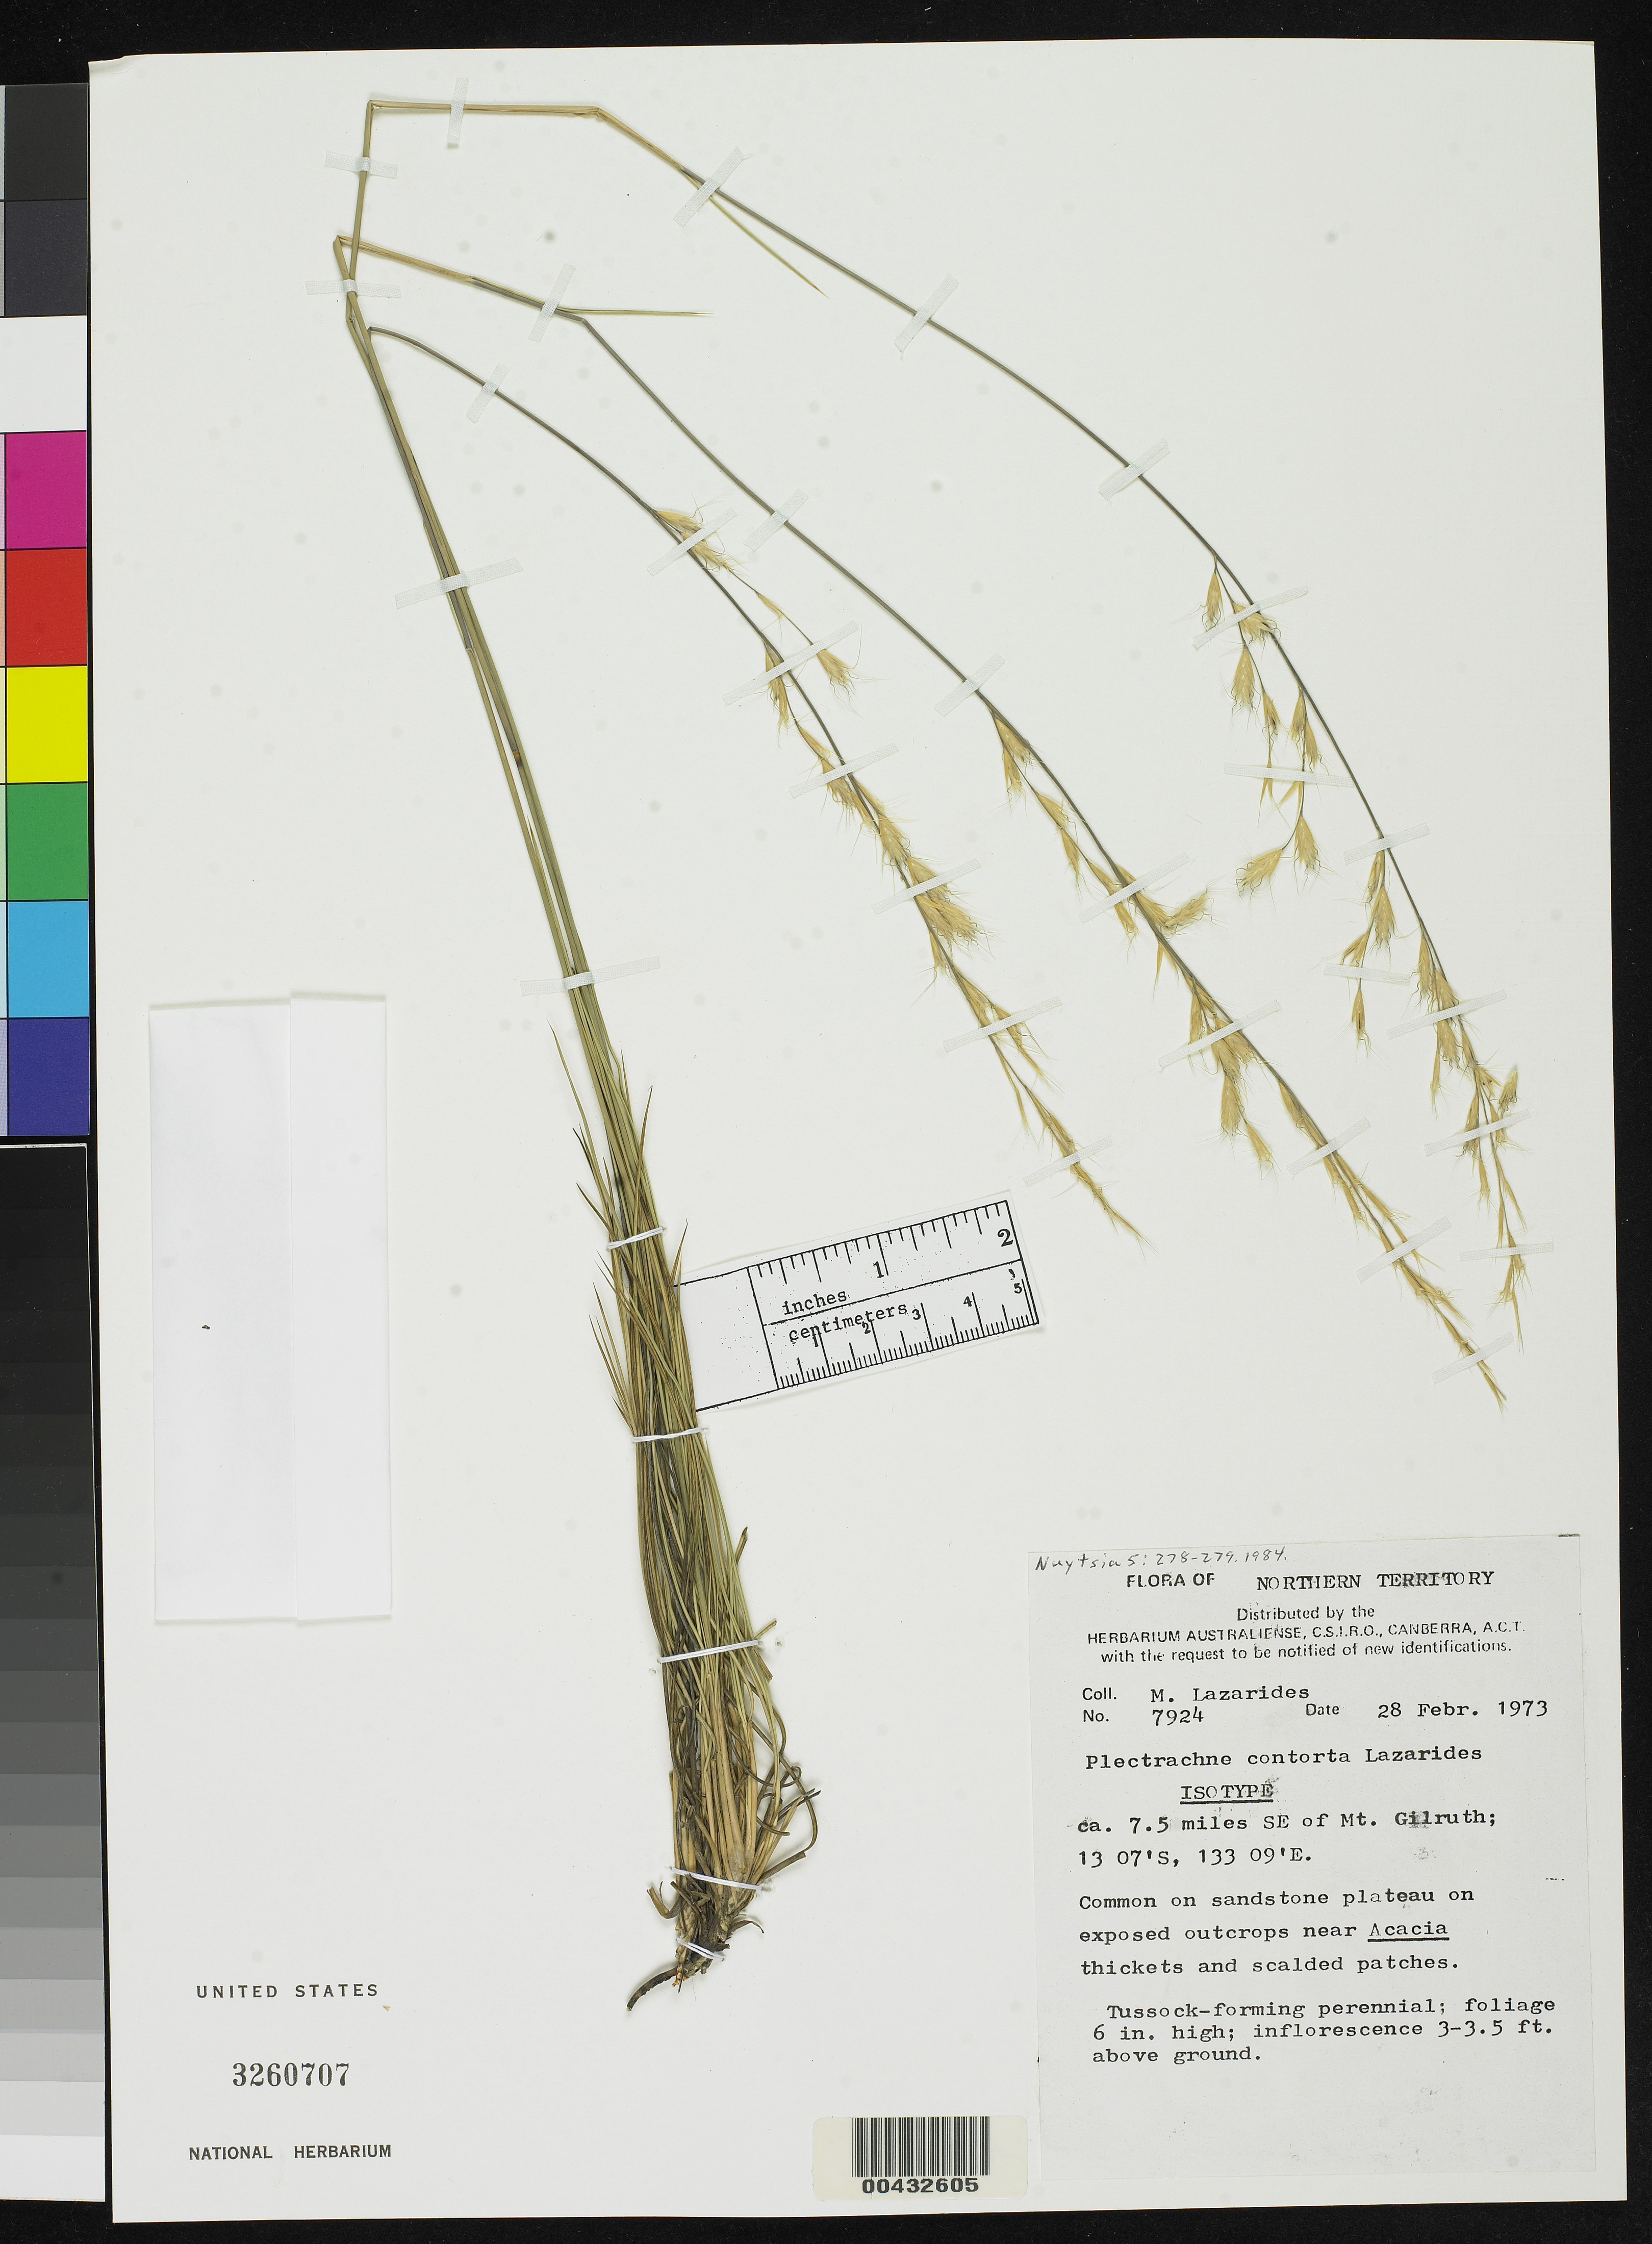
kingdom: Plantae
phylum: Tracheophyta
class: Liliopsida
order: Poales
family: Poaceae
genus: Plectrachne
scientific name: Plectrachne contorta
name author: Lazarides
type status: Isotype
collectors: M. Lazarides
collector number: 7924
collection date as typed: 28 Feb 1973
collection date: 1973-02-28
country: Australia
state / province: Northern Territory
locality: Ca. 7.5 mi SE of Mt. Gilruth.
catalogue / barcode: US 3260707